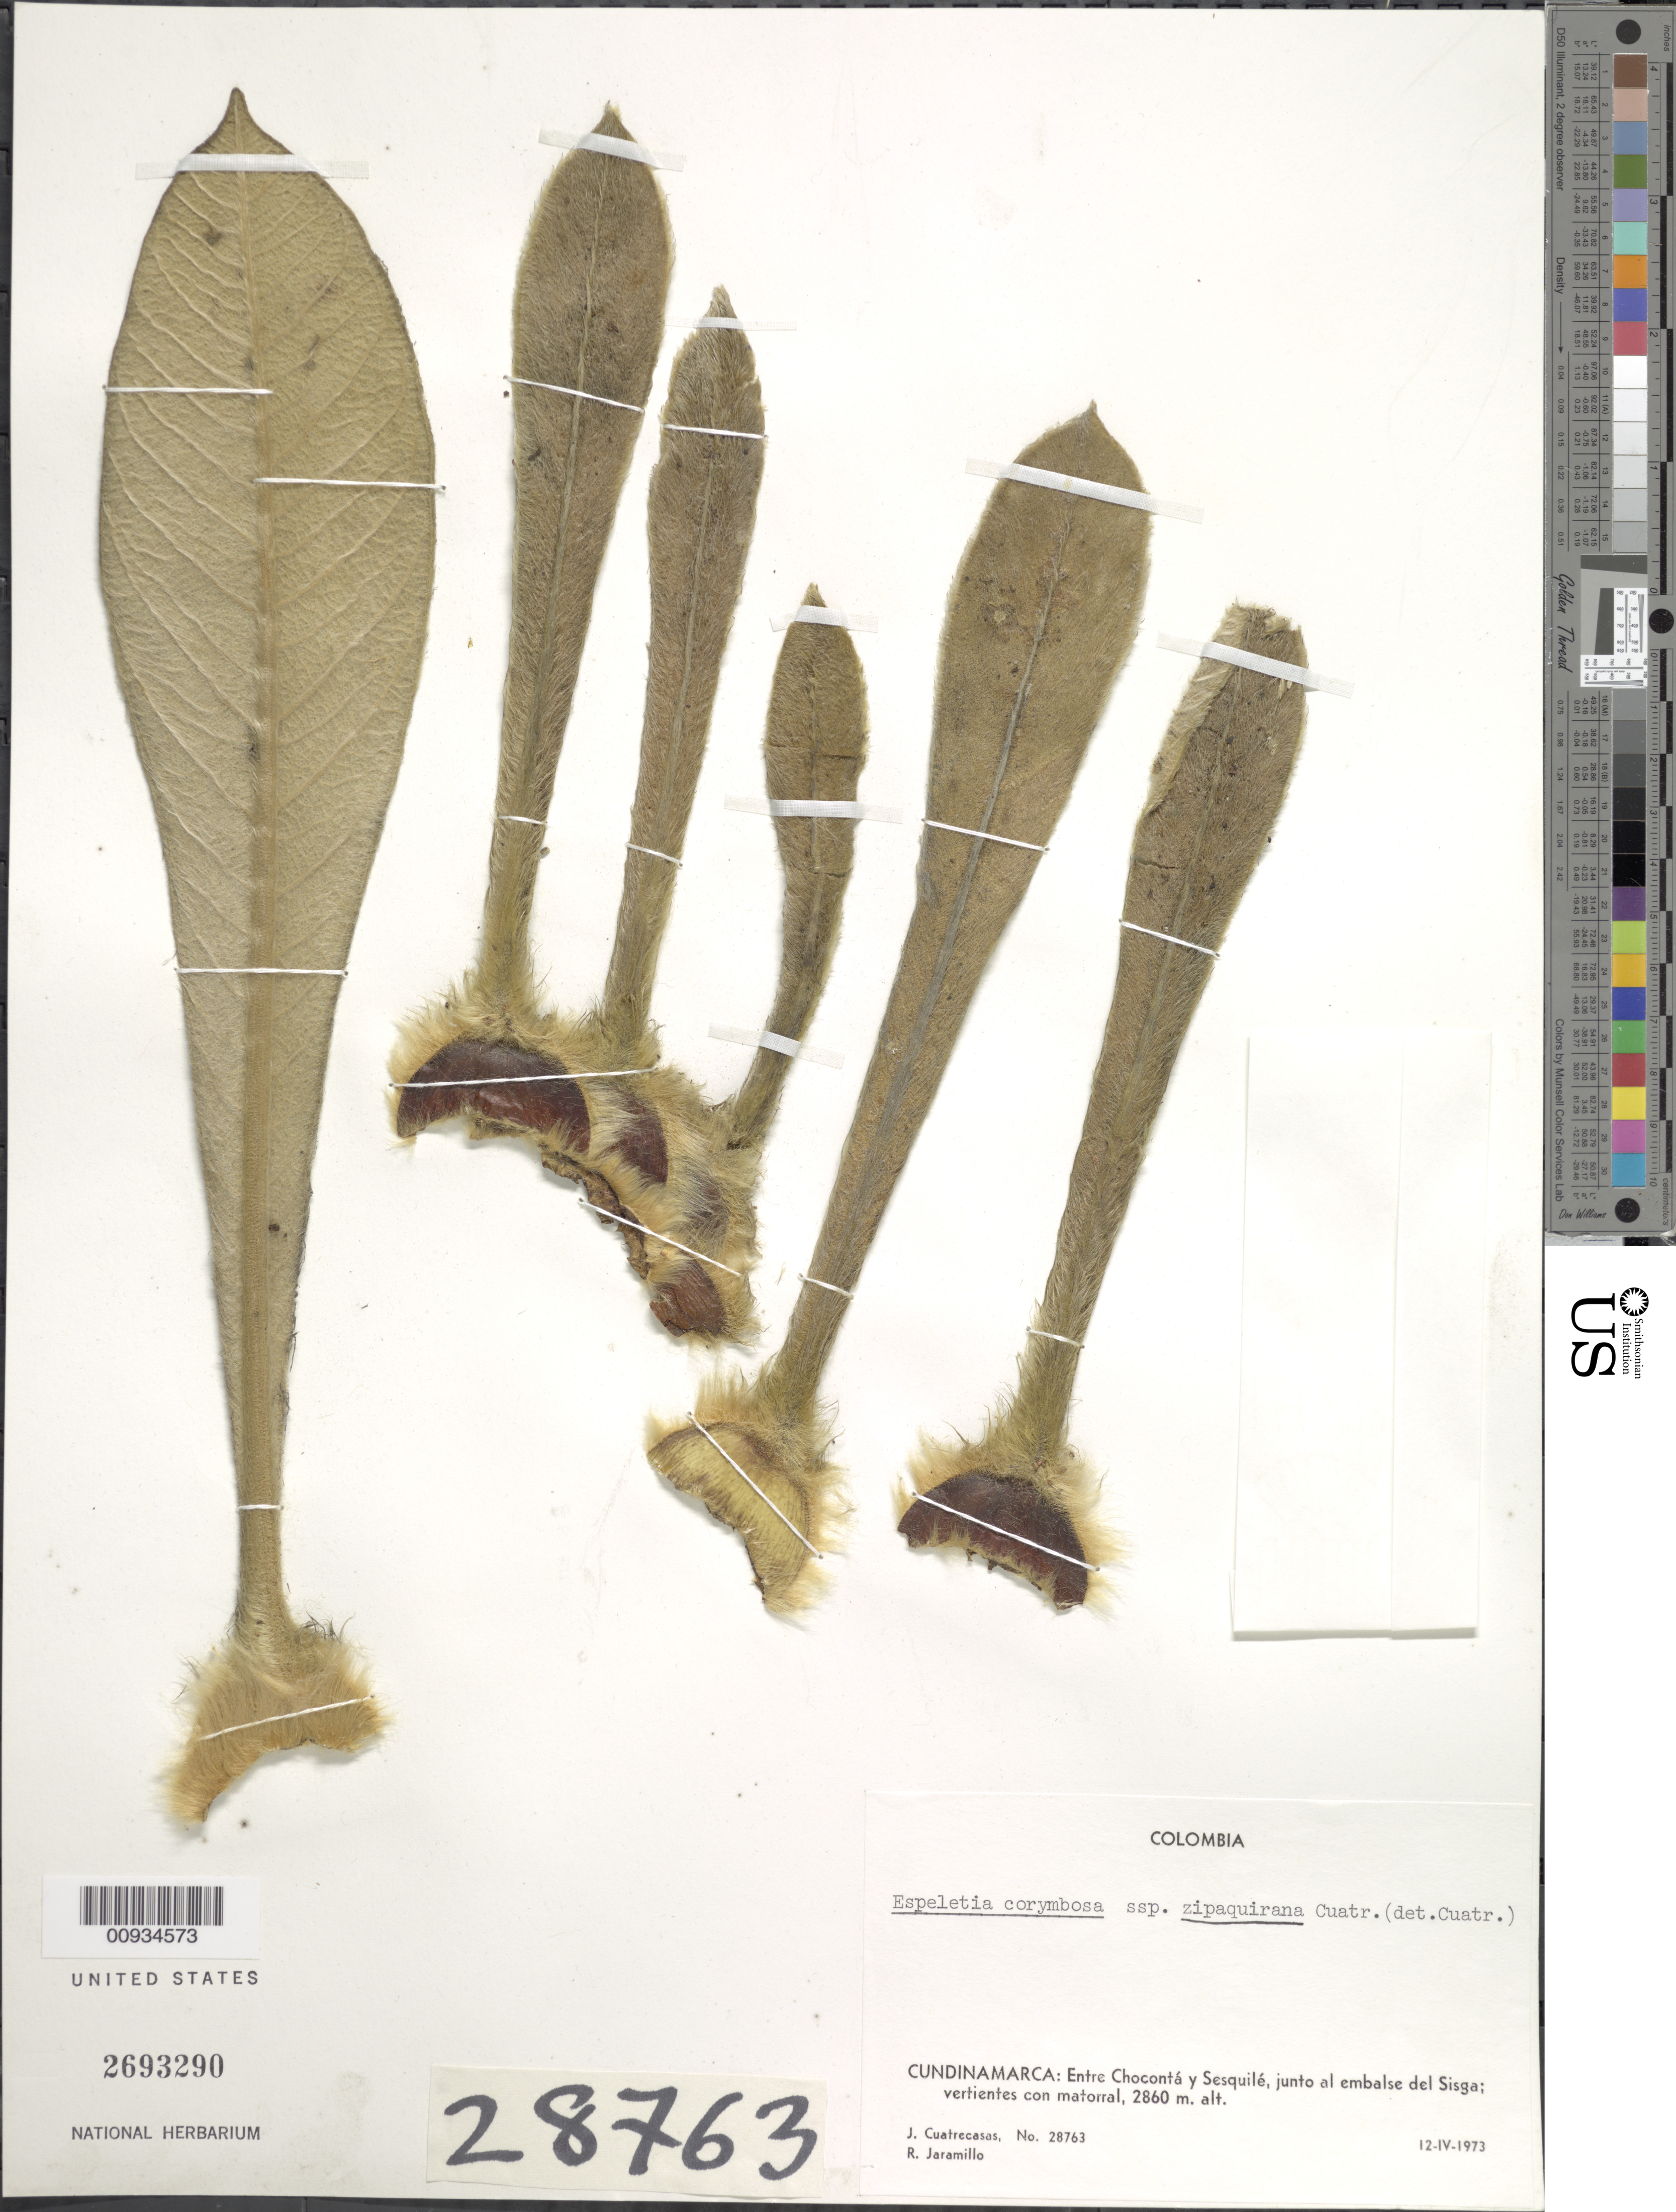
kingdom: Plantae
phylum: Tracheophyta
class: Magnoliopsida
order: Asterales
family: Asteraceae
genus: Espeletiopsis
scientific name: Espeletiopsis corymbosa subsp. zipaquirana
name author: (Cuatrec.) Cuatrec.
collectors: J. Cuatrecasas & R. Jaramillo M.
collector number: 28763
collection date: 1973-04-12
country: Colombia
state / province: Cundinamarca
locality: Entre Chocontá y Sesquilé, junto al embalse del Sisga; vertientes con matorral.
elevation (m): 2860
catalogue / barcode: US 2693290